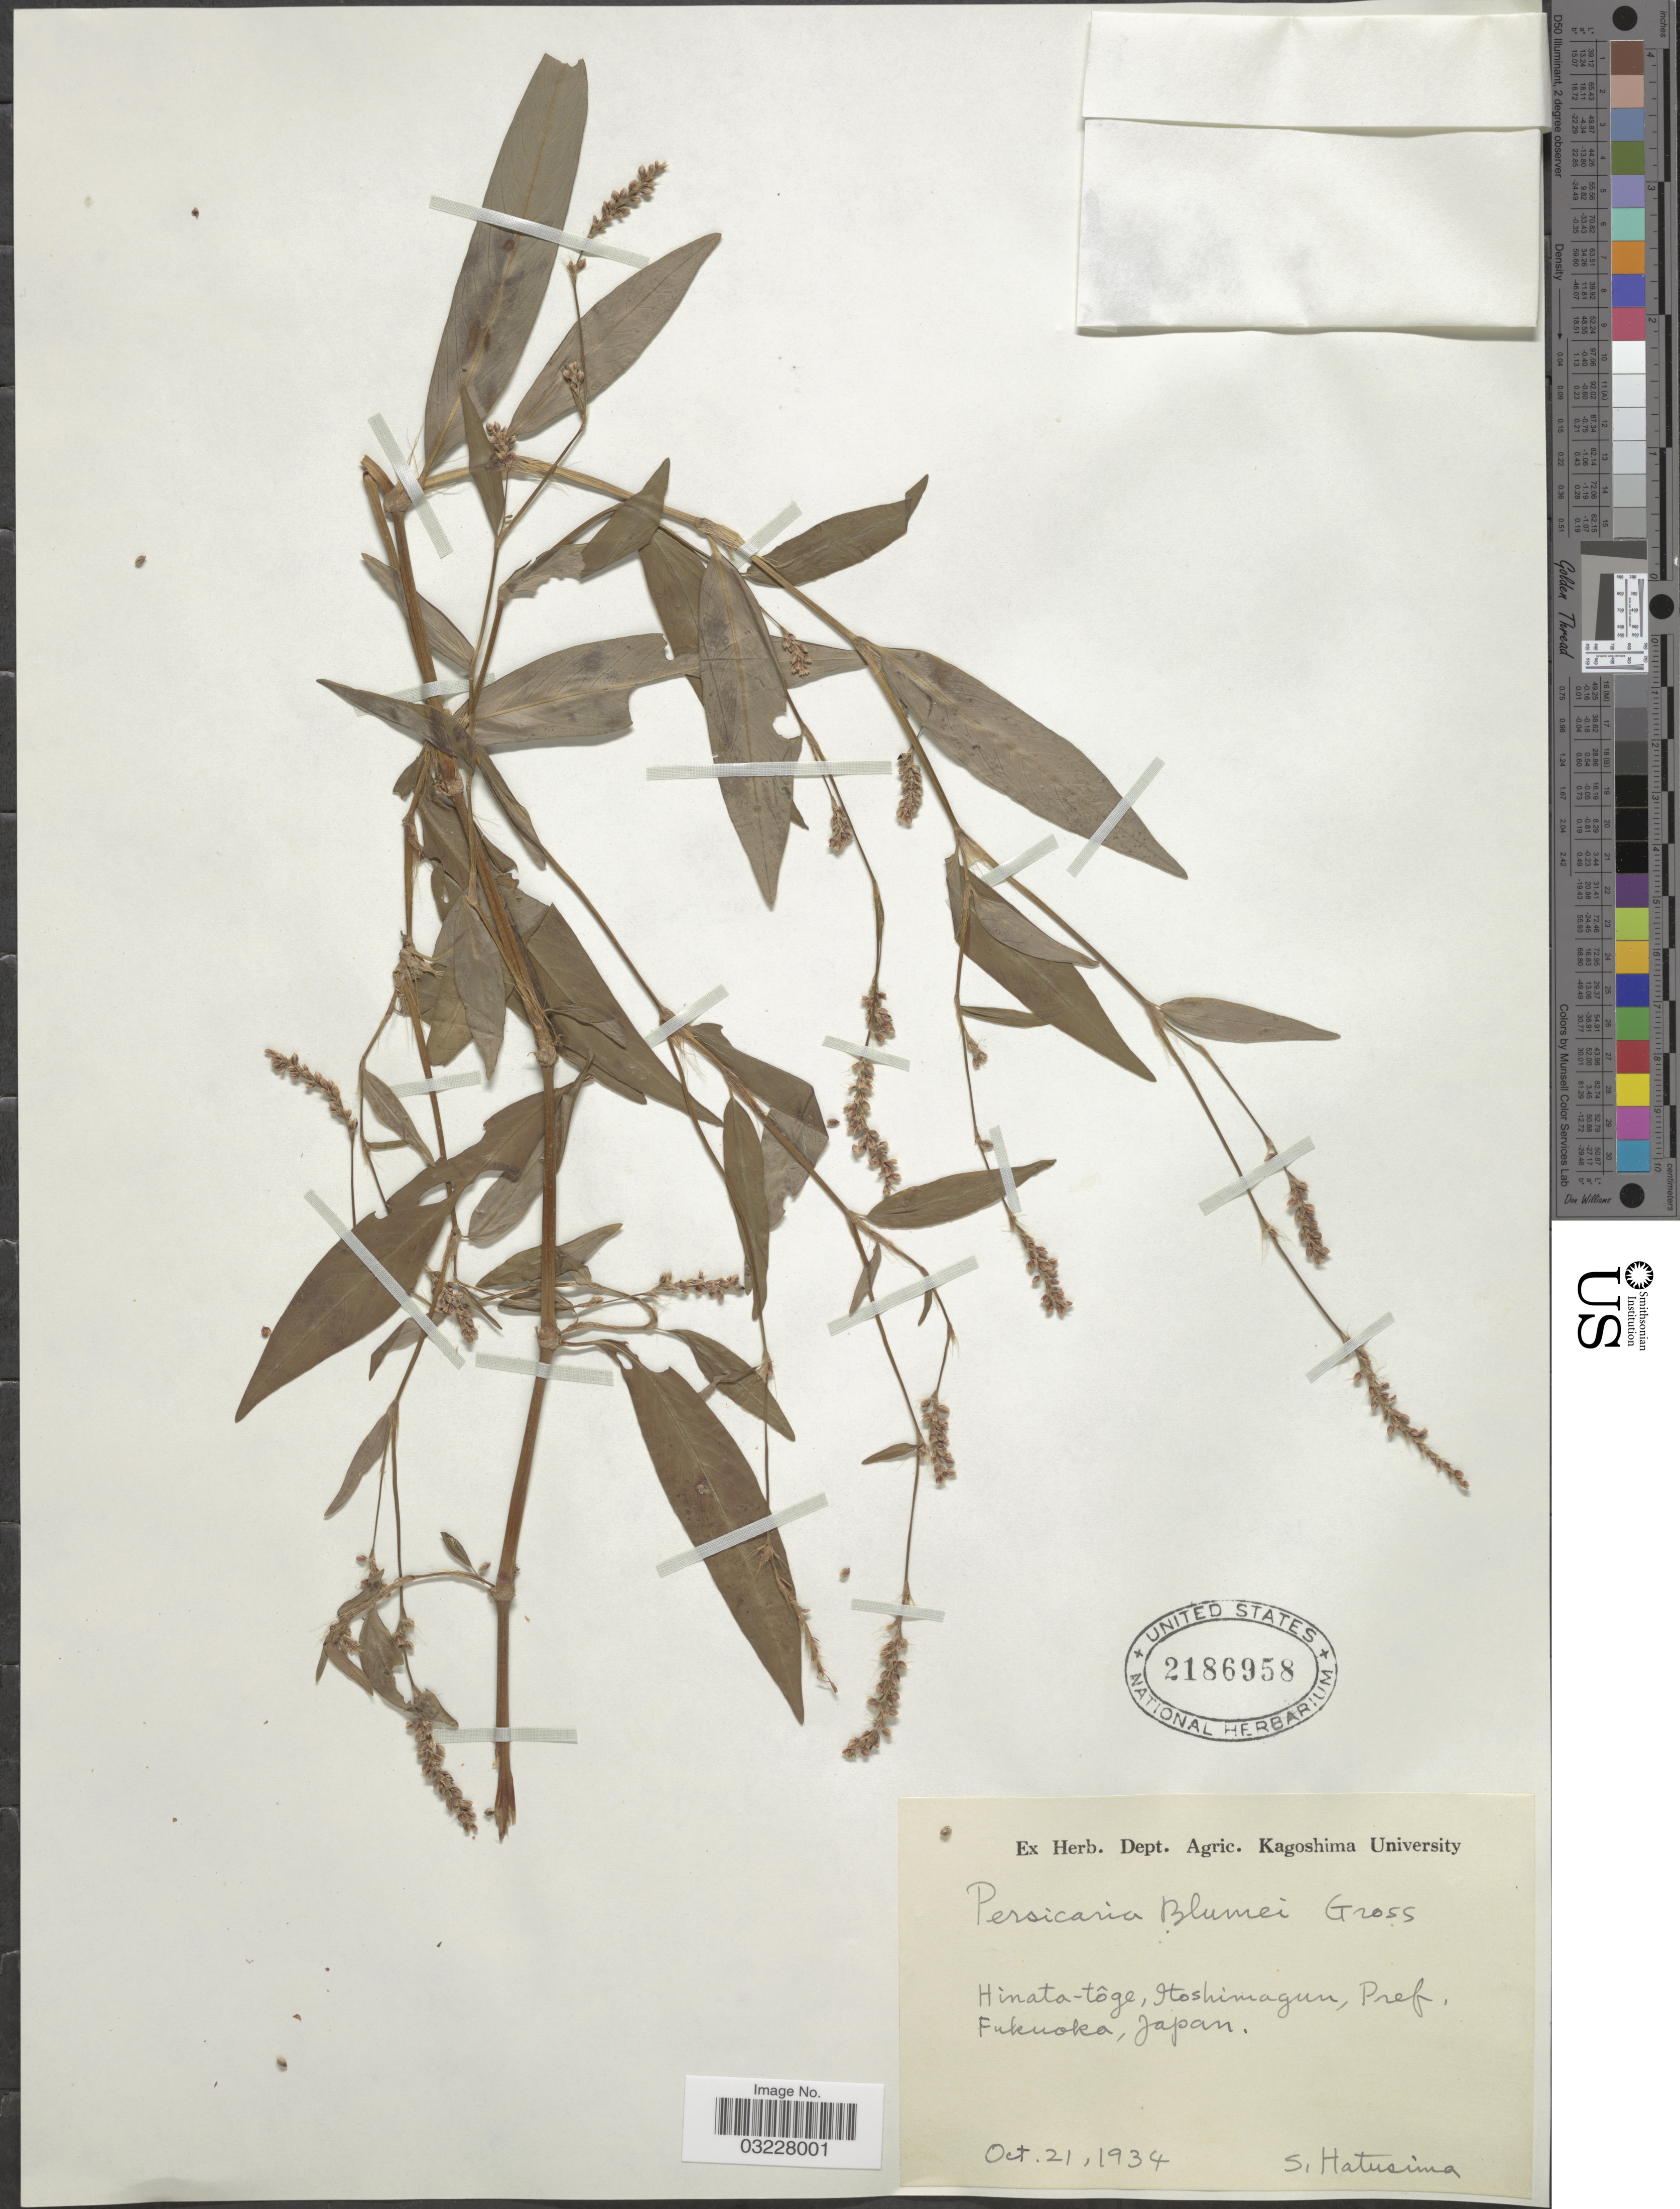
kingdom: Plantae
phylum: Tracheophyta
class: Magnoliopsida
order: Caryophyllales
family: Polygonaceae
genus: Polygonum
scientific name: Polygonum blumei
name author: Meisn. ex Miq.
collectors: S. Hatusima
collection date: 1934-10-21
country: Japan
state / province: Hukuoka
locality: Hinata-tôge, Hoshimagun, Pref. Fukuoka.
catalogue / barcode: US 2186958